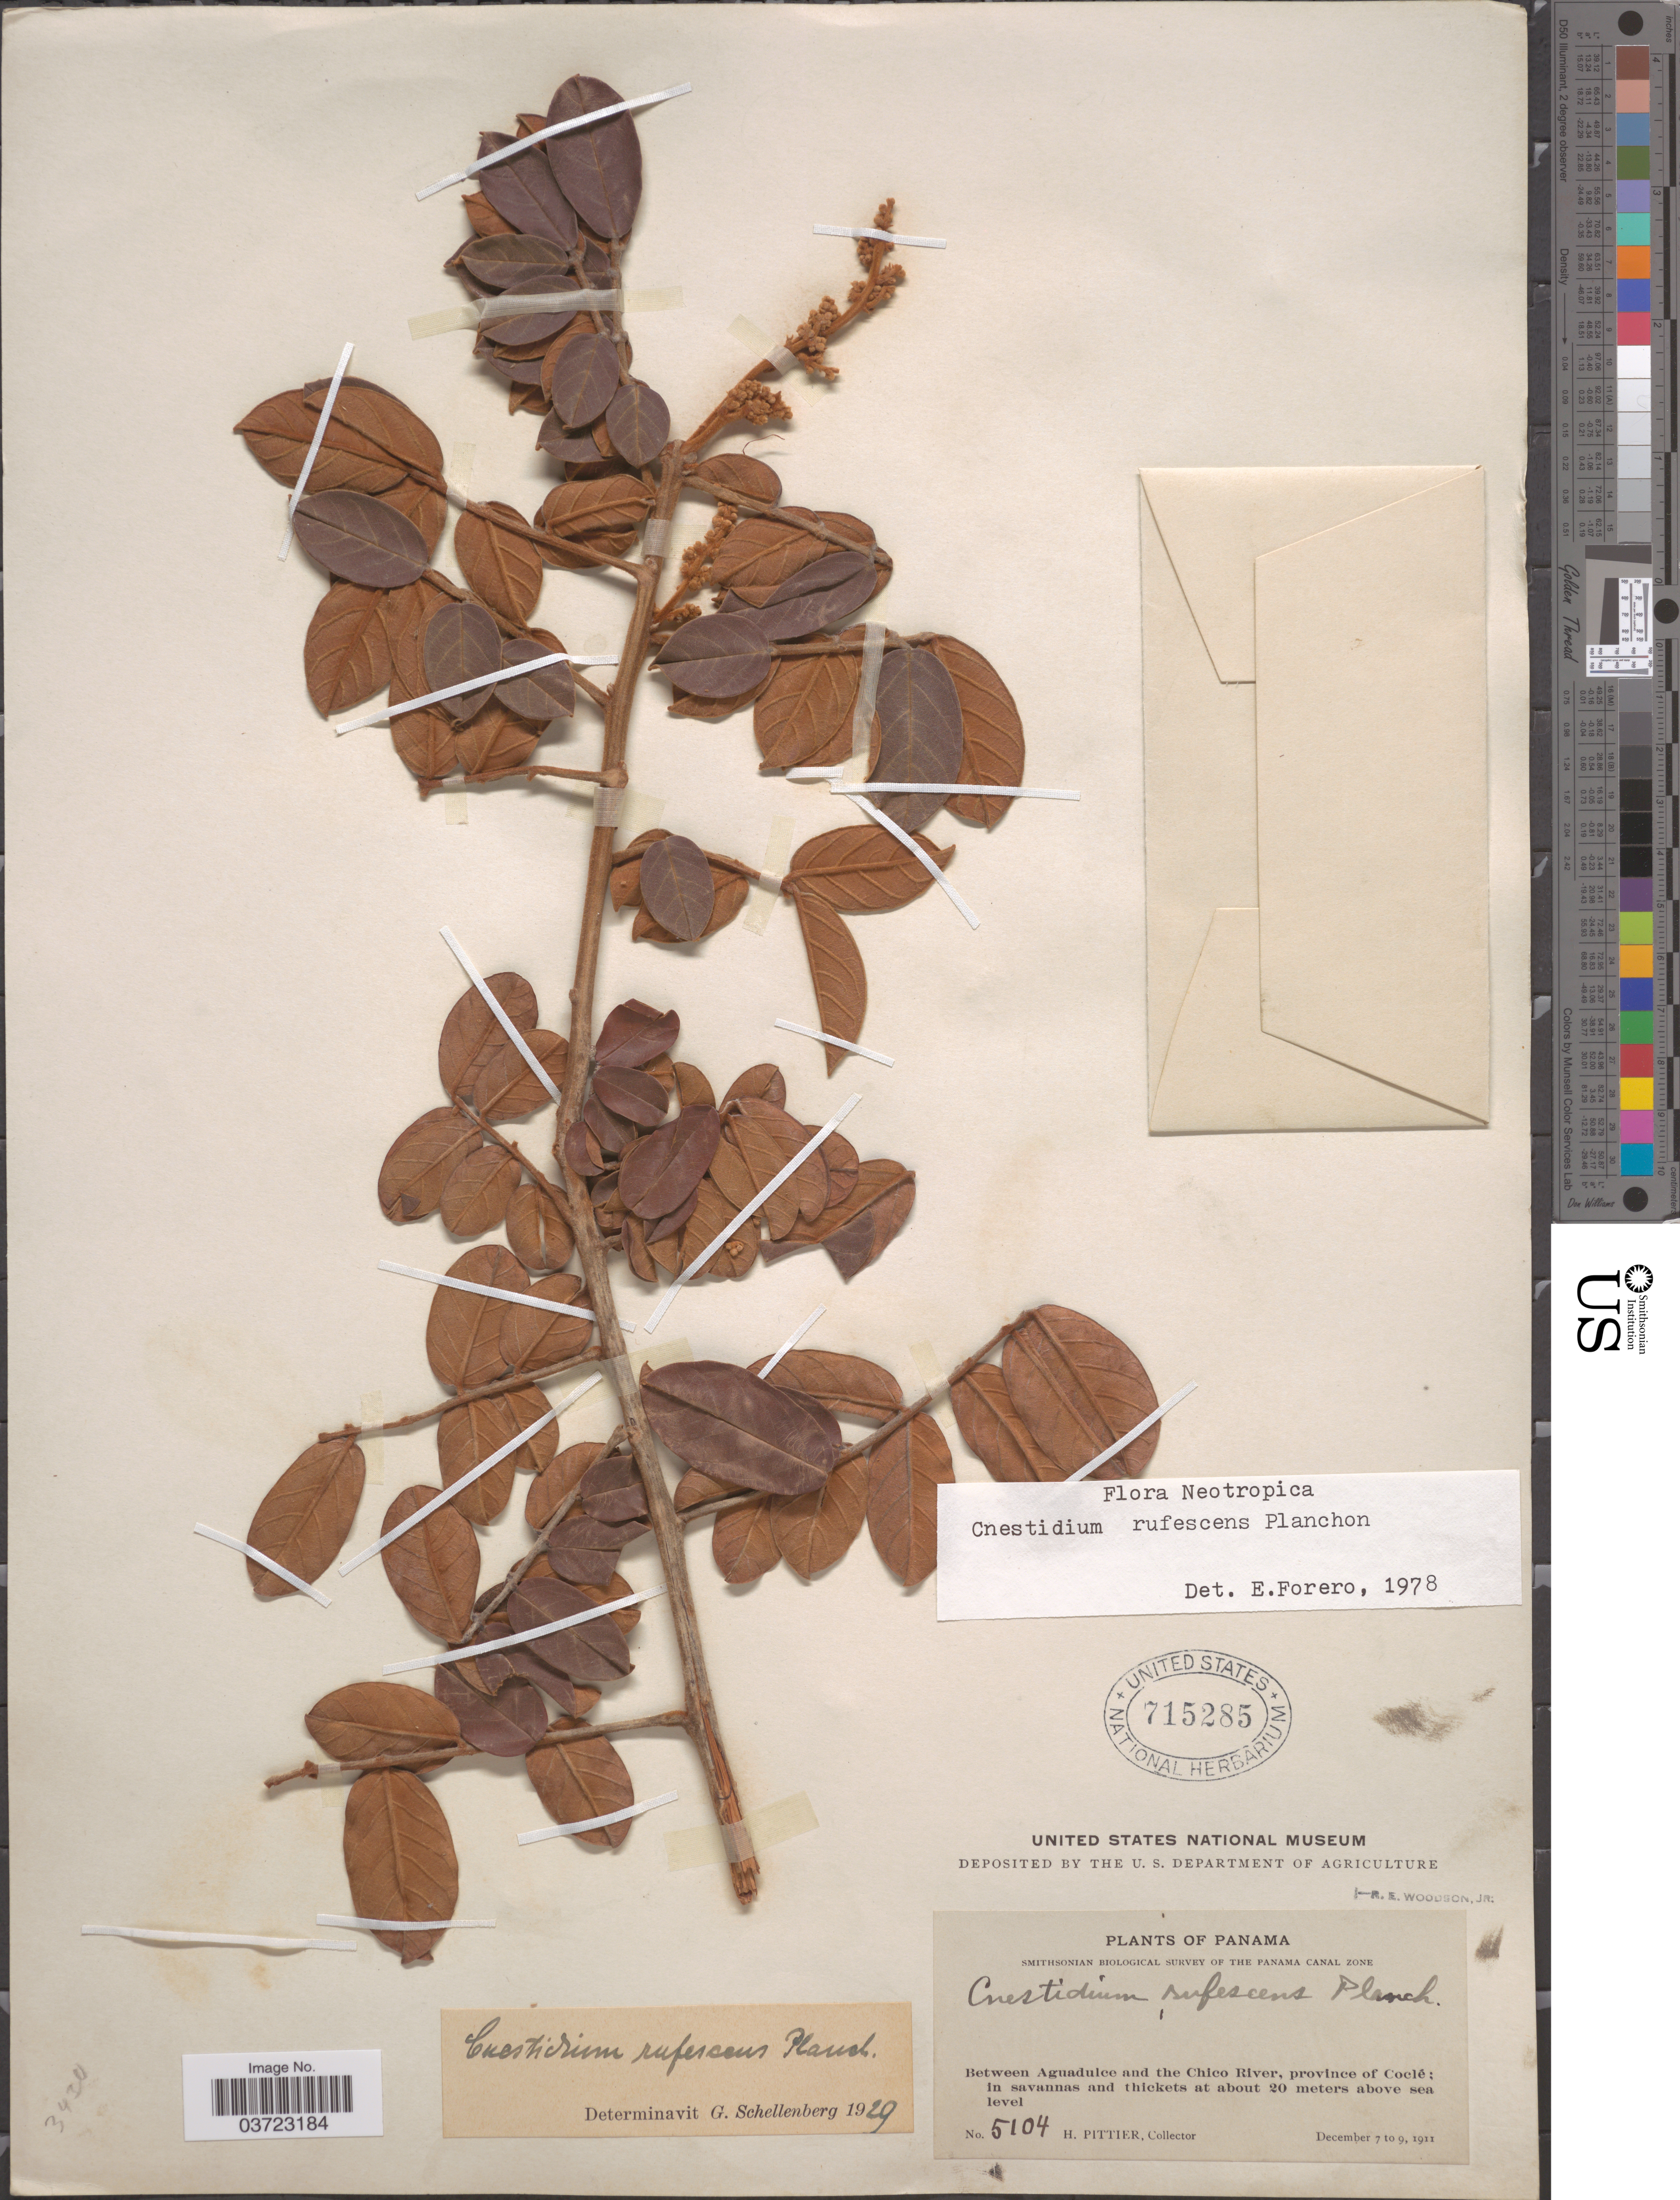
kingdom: Plantae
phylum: Tracheophyta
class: Magnoliopsida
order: Oxalidales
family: Connaraceae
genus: Cnestidium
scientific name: Cnestidium rufescens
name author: Planch.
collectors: H. F. Pittier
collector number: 5104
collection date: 1911-12-07/1911-12-09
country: Panama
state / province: Cocle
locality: The Panama Canal Zone. Between Aguadulce and the Chico River, province of Coclé.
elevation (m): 20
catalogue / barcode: US 715285